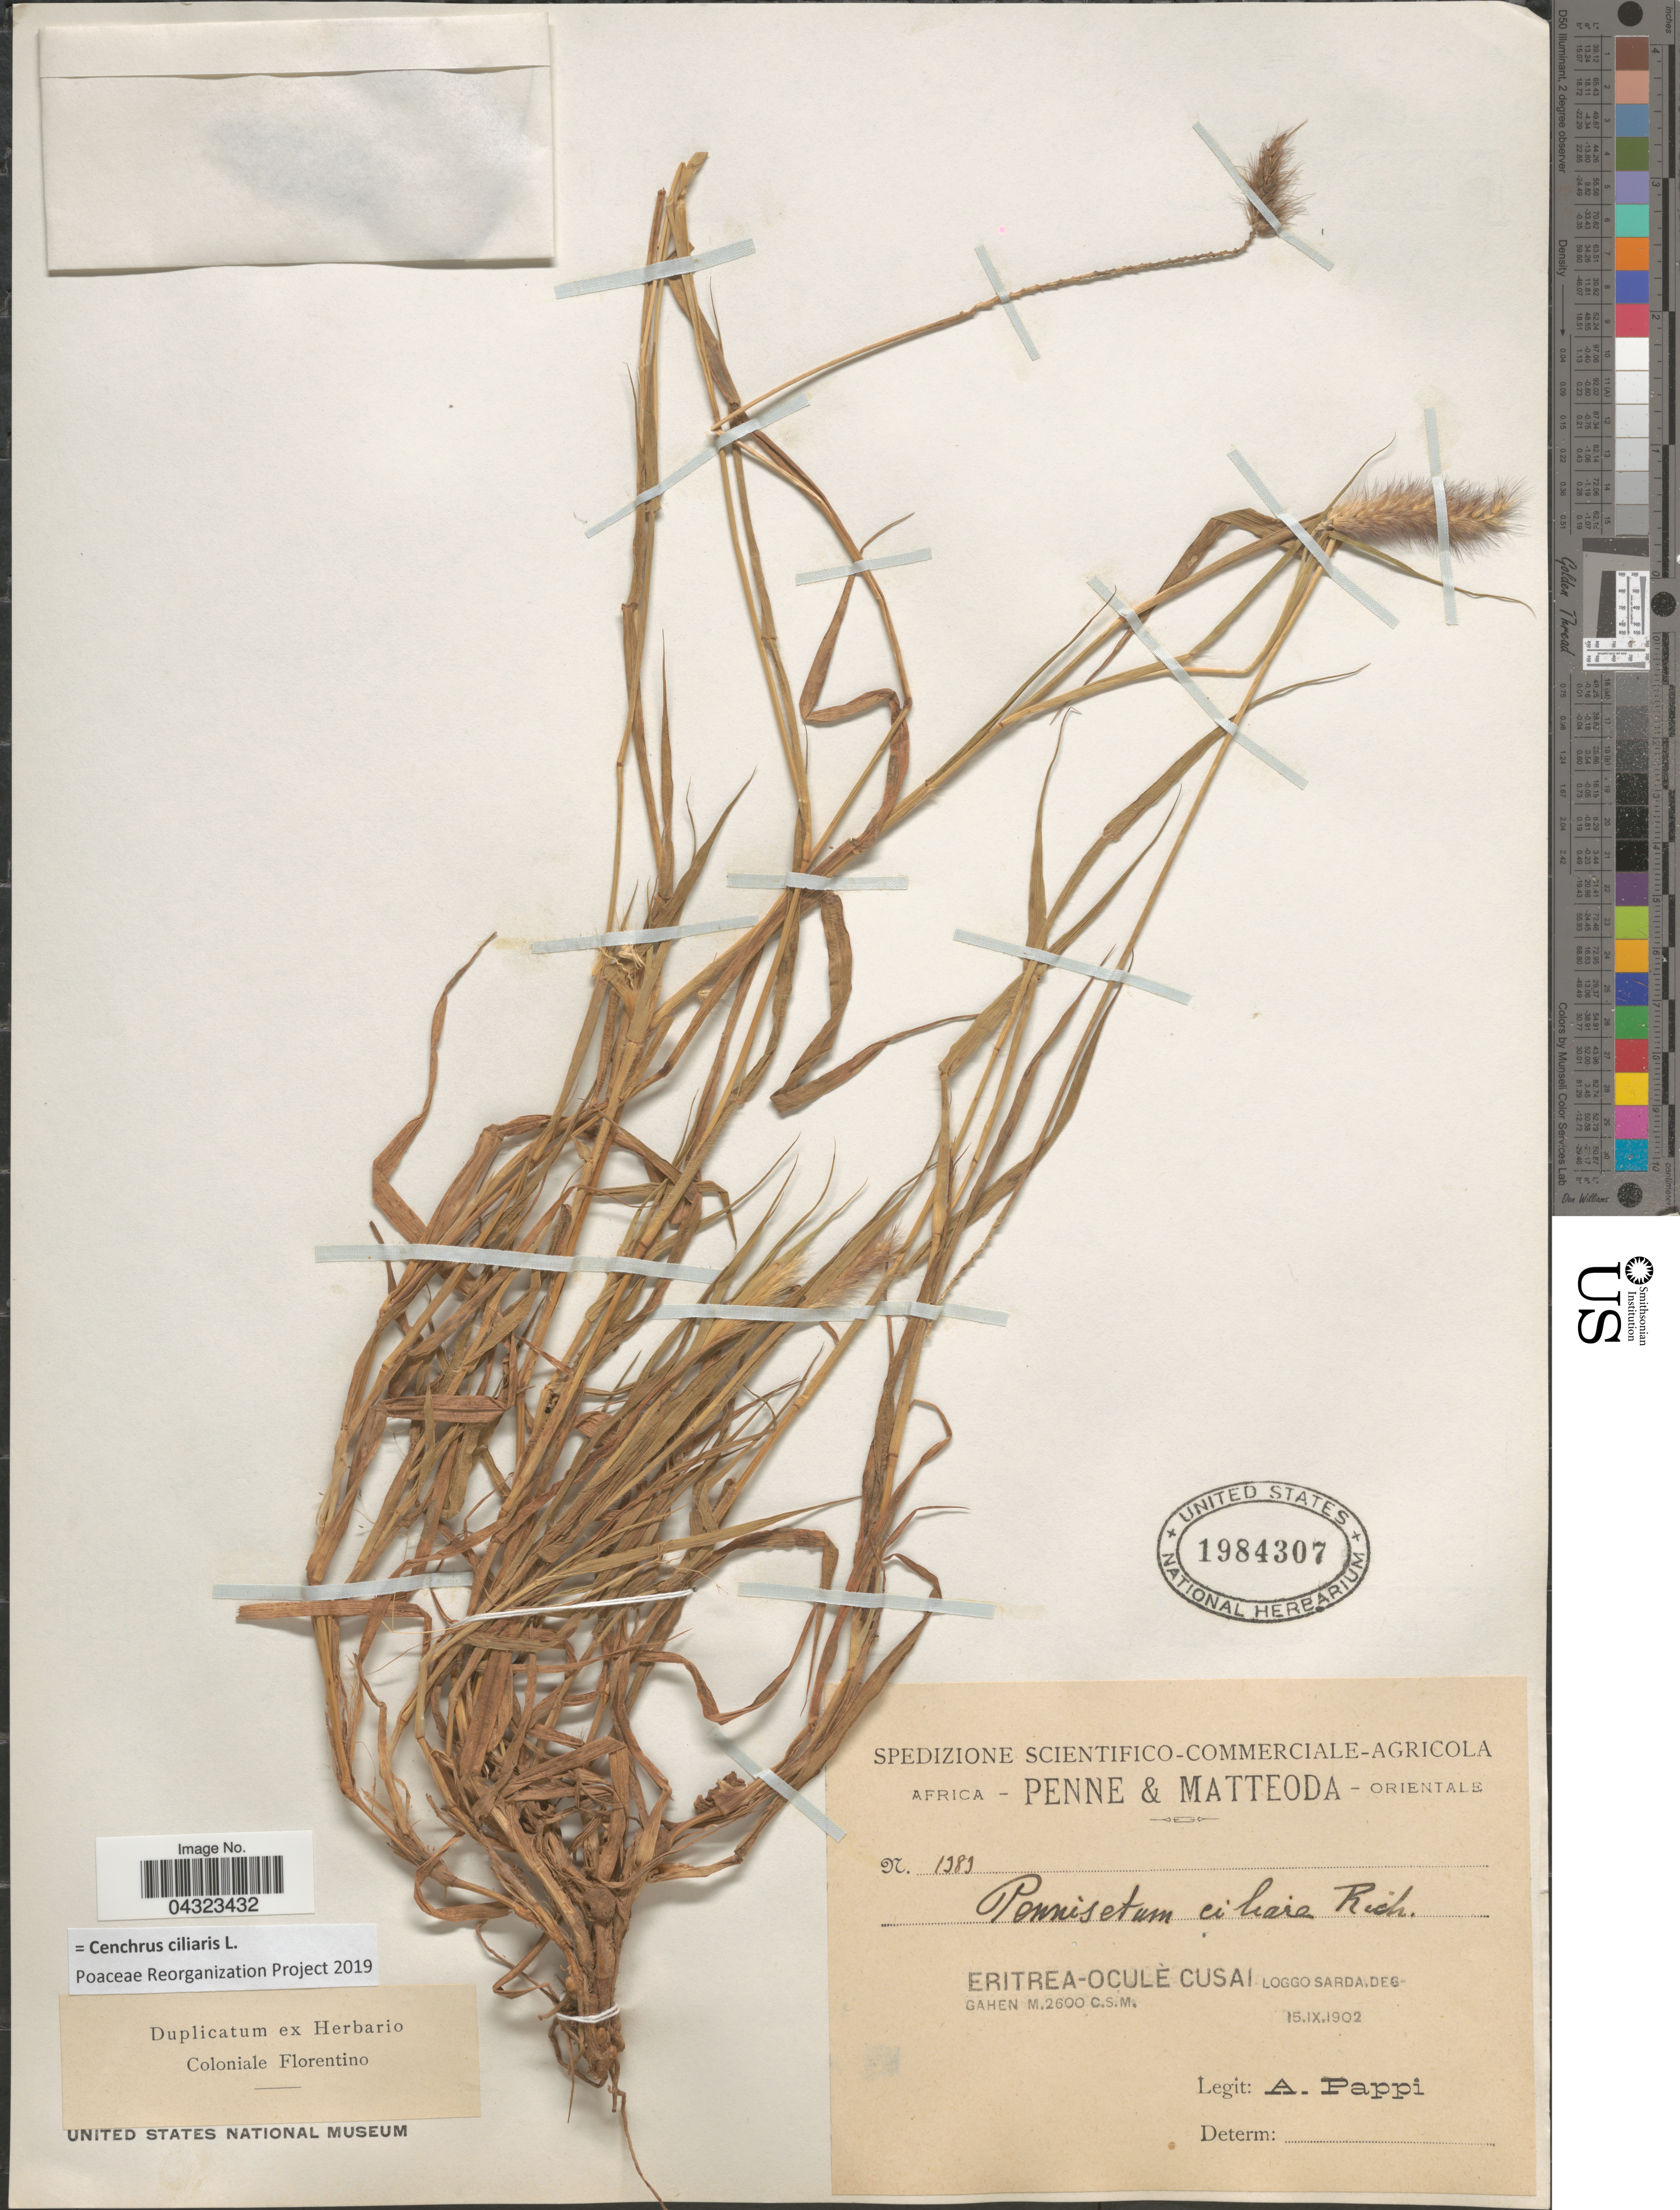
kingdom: Plantae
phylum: Tracheophyta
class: Liliopsida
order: Poales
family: Poaceae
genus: Cenchrus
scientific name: Cenchrus ciliaris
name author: L.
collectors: A. Pappi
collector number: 1383*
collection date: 1902-09-15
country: Eritrea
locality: Eritrea-Oculè Cusai Loggo Sarda.Deggahen.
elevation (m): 2600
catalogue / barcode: US 1984307